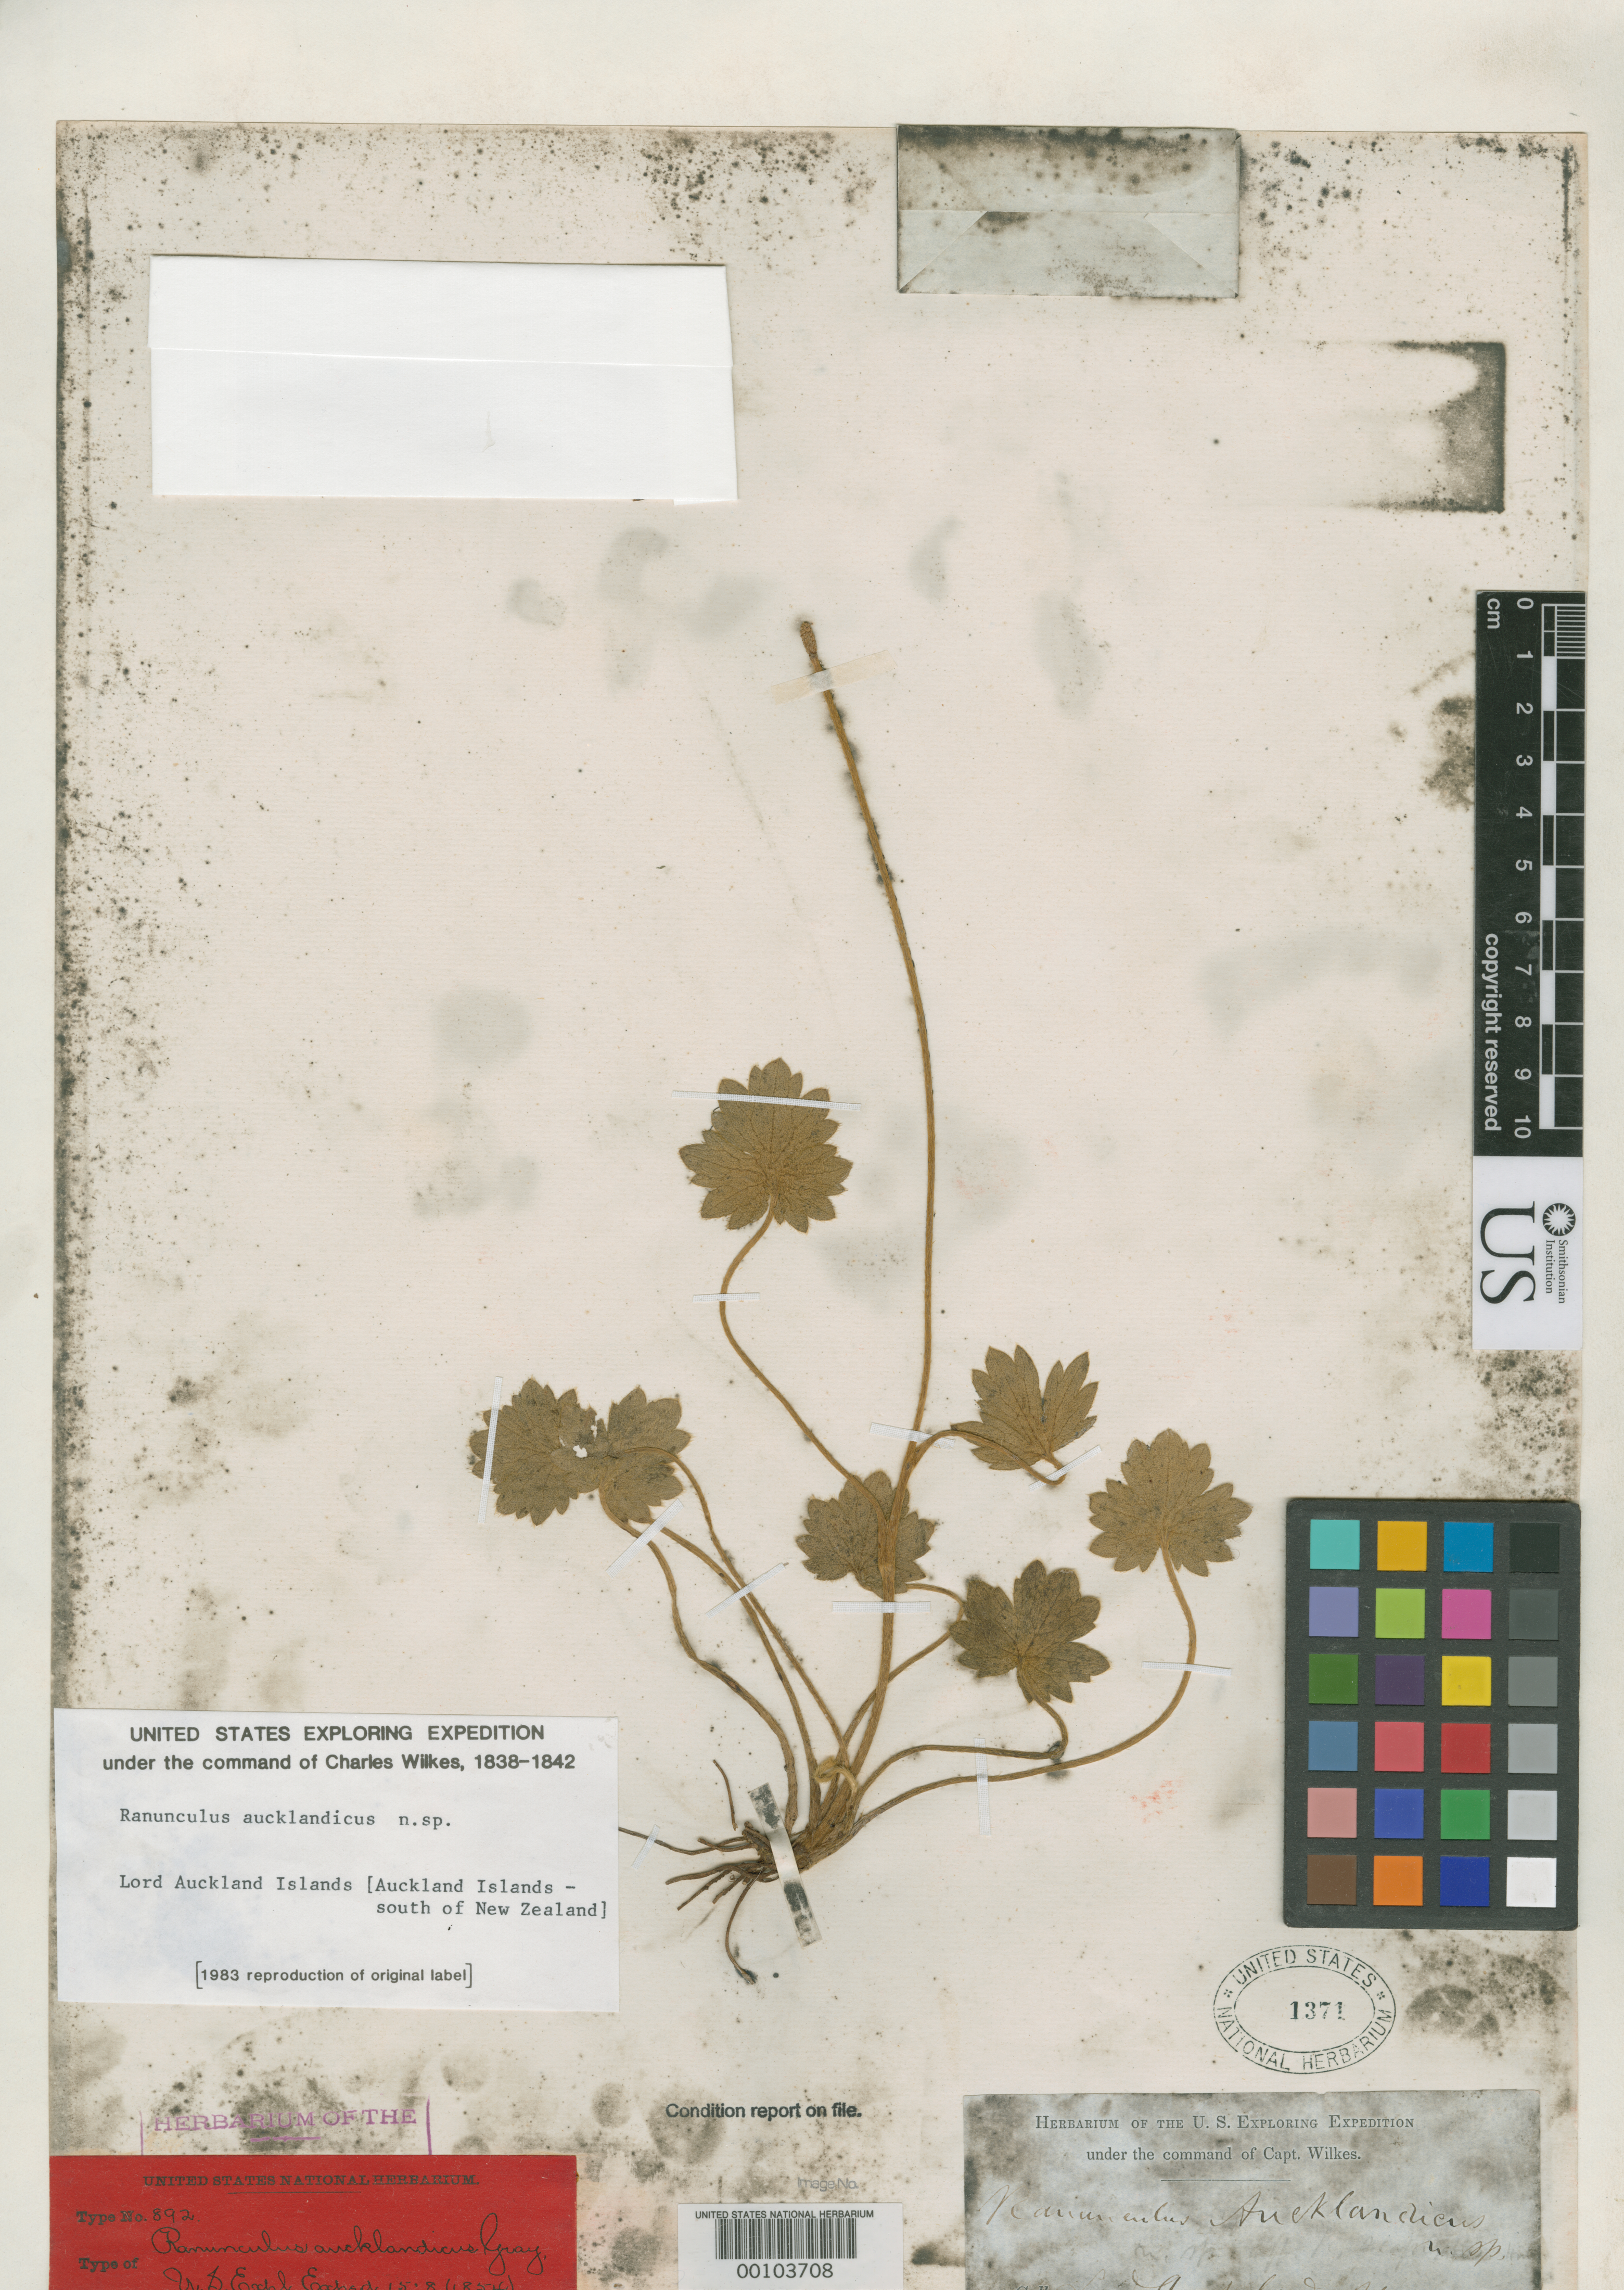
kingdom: Plantae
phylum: Tracheophyta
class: Magnoliopsida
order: Ranunculales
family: Ranunculaceae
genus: Ranunculus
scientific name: Ranunculus aucklandicus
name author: A. Gray in Wilkes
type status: Type Collection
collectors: Wilkes Explor. Exped.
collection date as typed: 1838 to -- --- 1842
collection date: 1838/1842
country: New Zealand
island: Lord Auckland Island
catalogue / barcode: US 1371